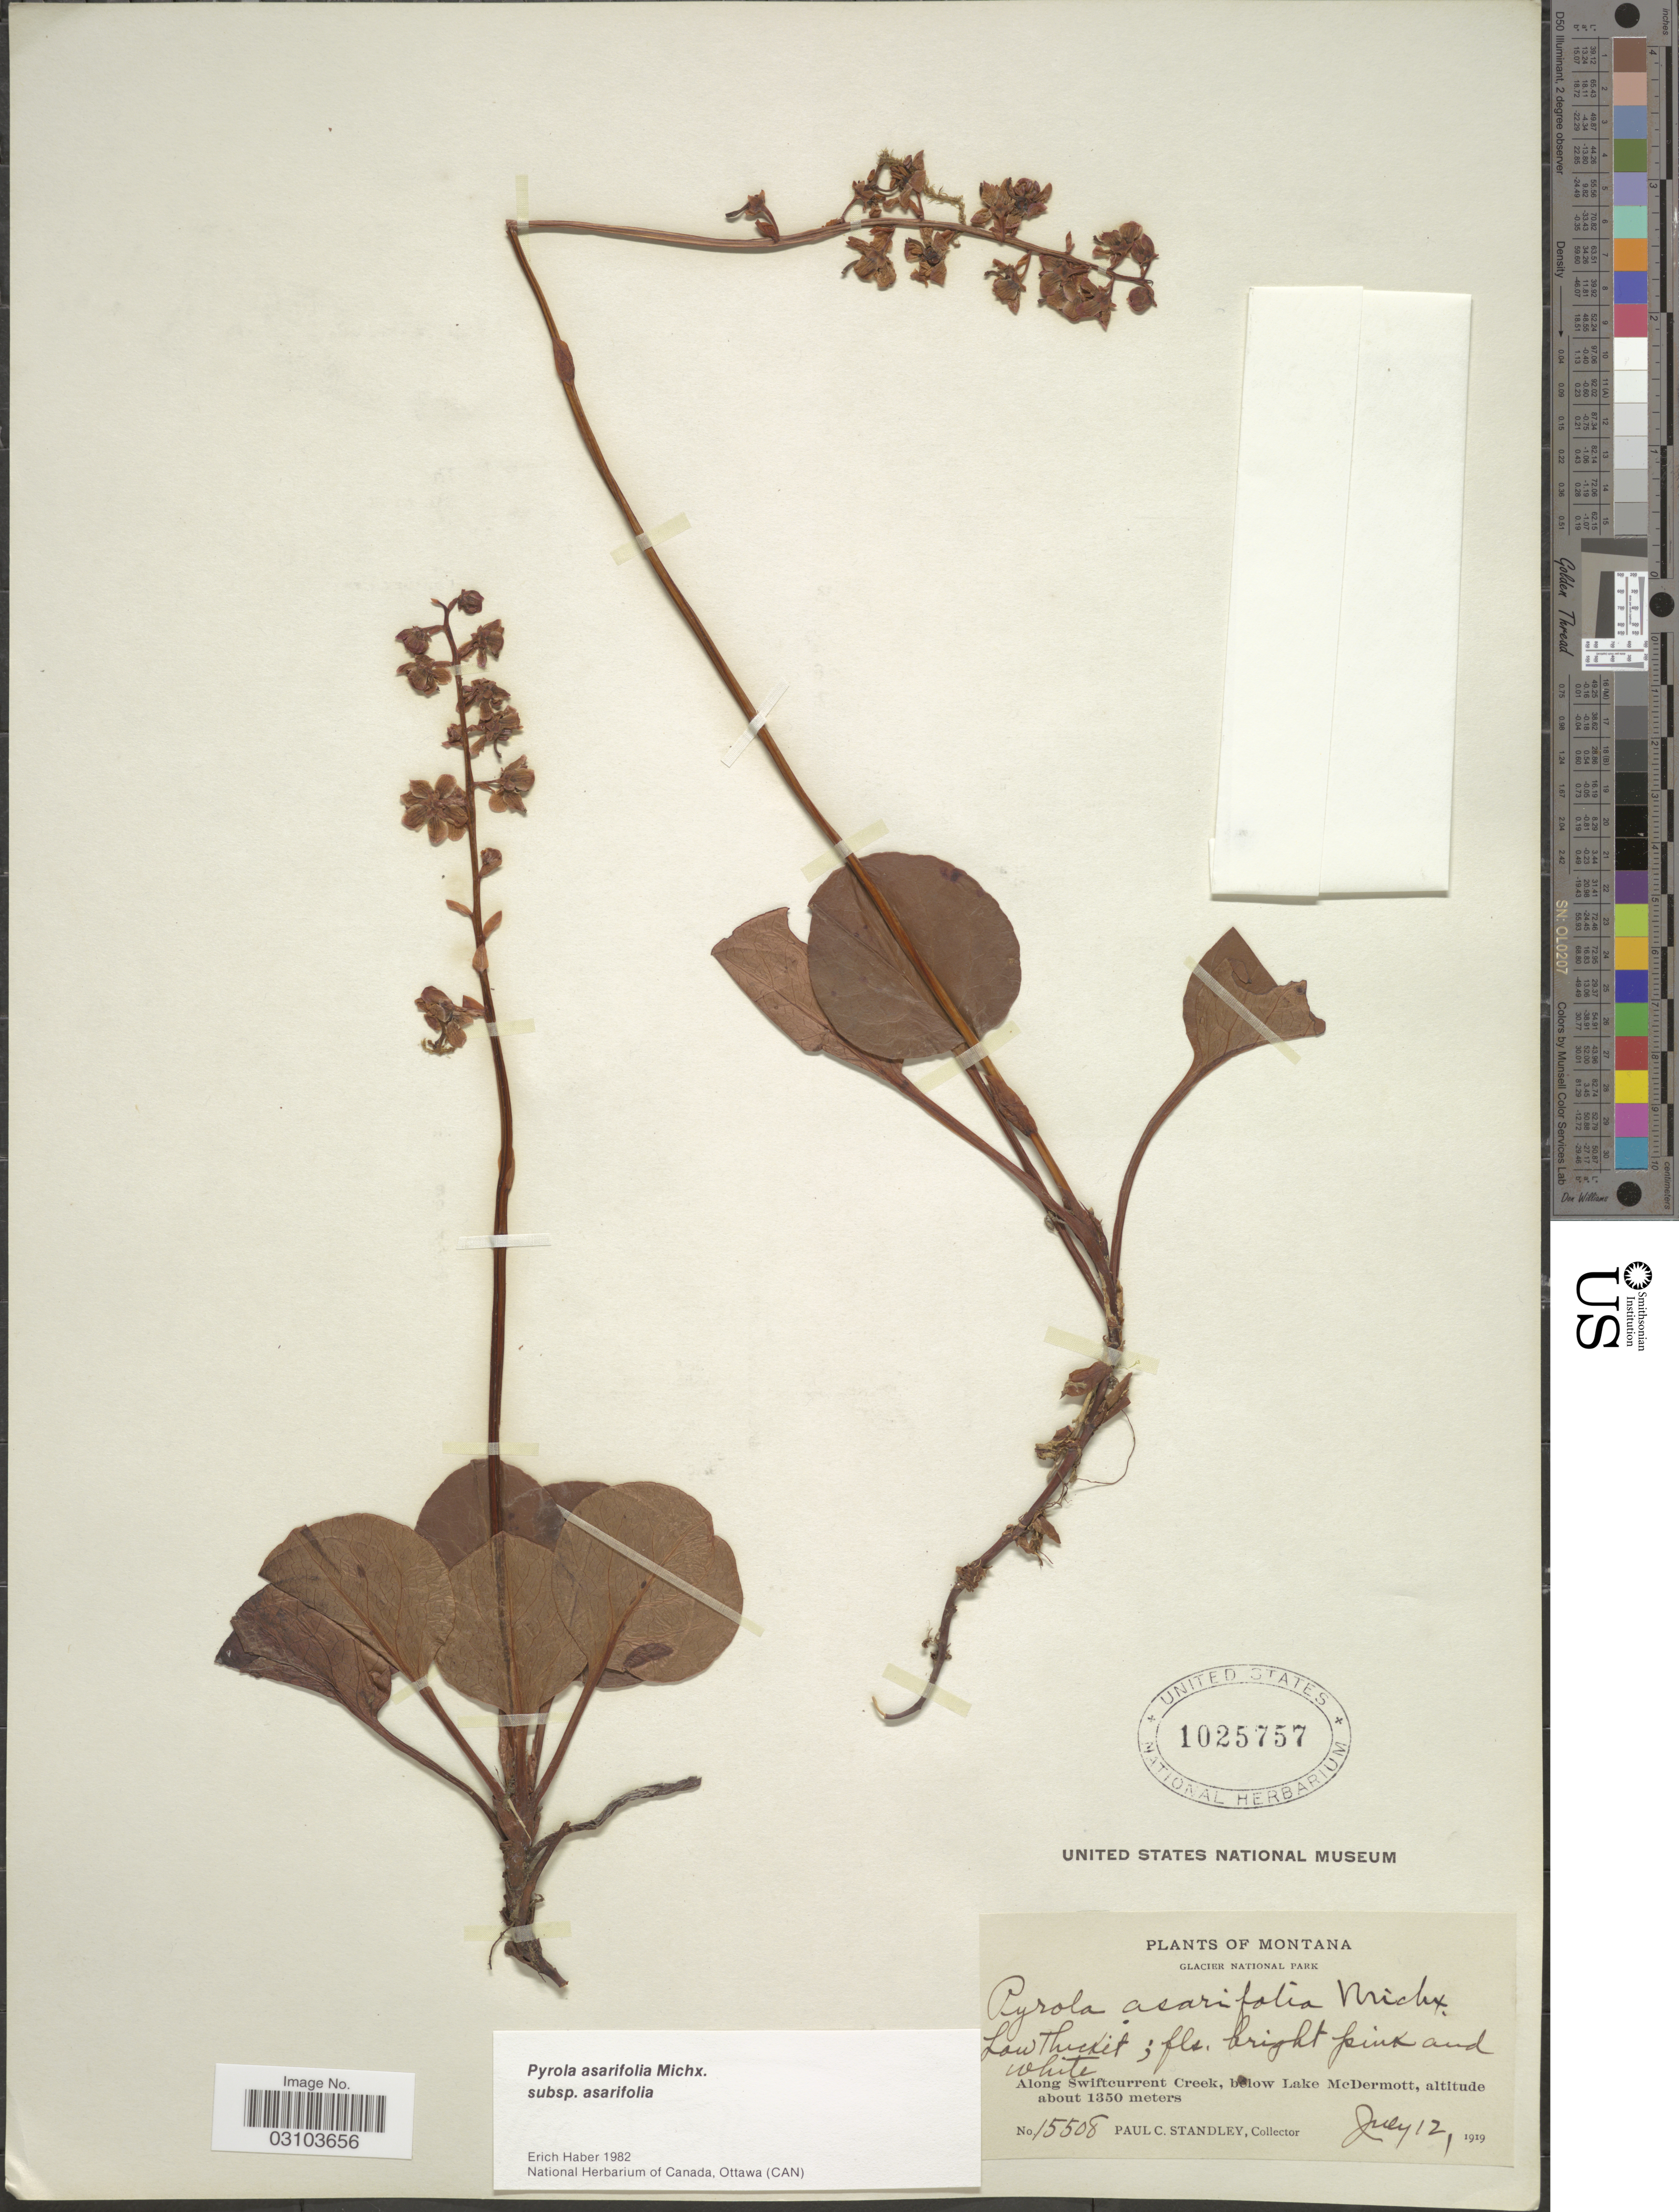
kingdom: Plantae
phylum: Tracheophyta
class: Magnoliopsida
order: Ericales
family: Ericaceae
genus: Pyrola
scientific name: Pyrola asarifolia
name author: Michx.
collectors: P. C. Standley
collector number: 15508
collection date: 1919-07-12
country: United States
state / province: Montana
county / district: Glacier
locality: Glacier National Park, along Swiftcurrent Creek, below Lake McDermott.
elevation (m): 1350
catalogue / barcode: US 1025757